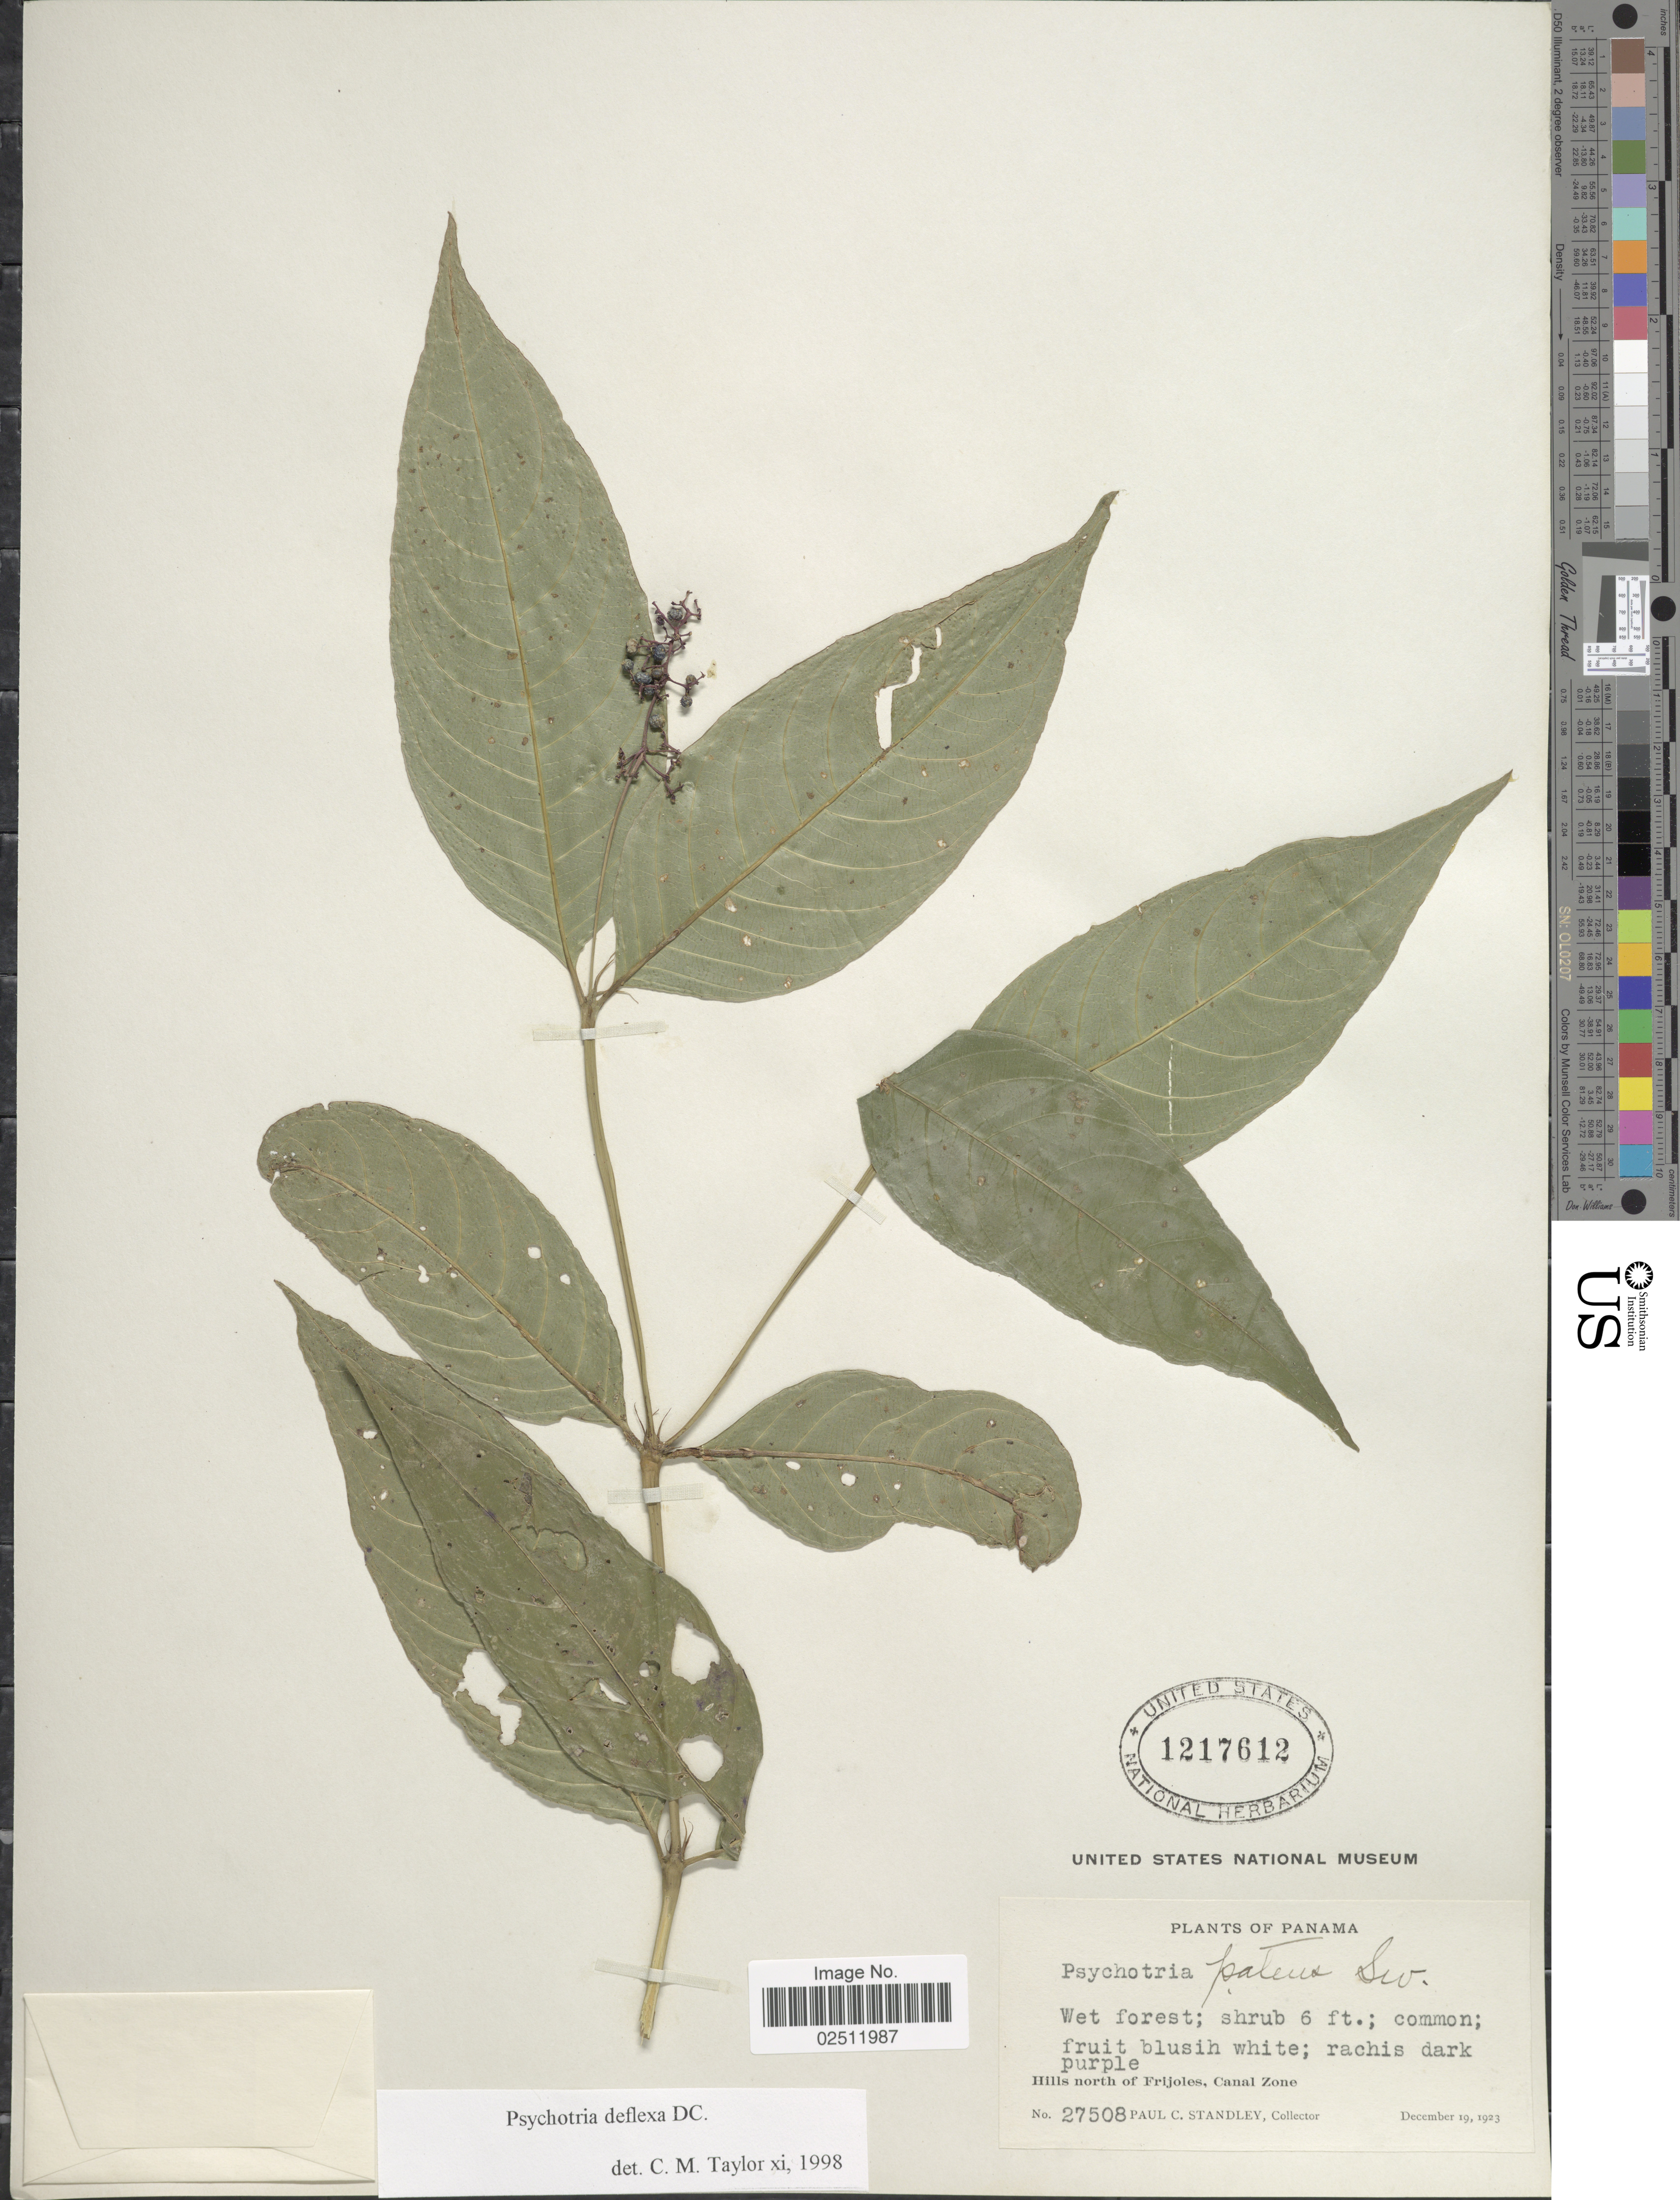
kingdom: Plantae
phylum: Tracheophyta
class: Magnoliopsida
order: Gentianales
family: Rubiaceae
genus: Psychotria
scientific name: Psychotria deflexa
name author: DC.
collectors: P. C. Standley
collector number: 27508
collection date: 1923-12-19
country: Panama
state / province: Colón / Panamá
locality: Wet forest, Hills north of Frijoles, Canal Zone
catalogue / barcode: US 1217612